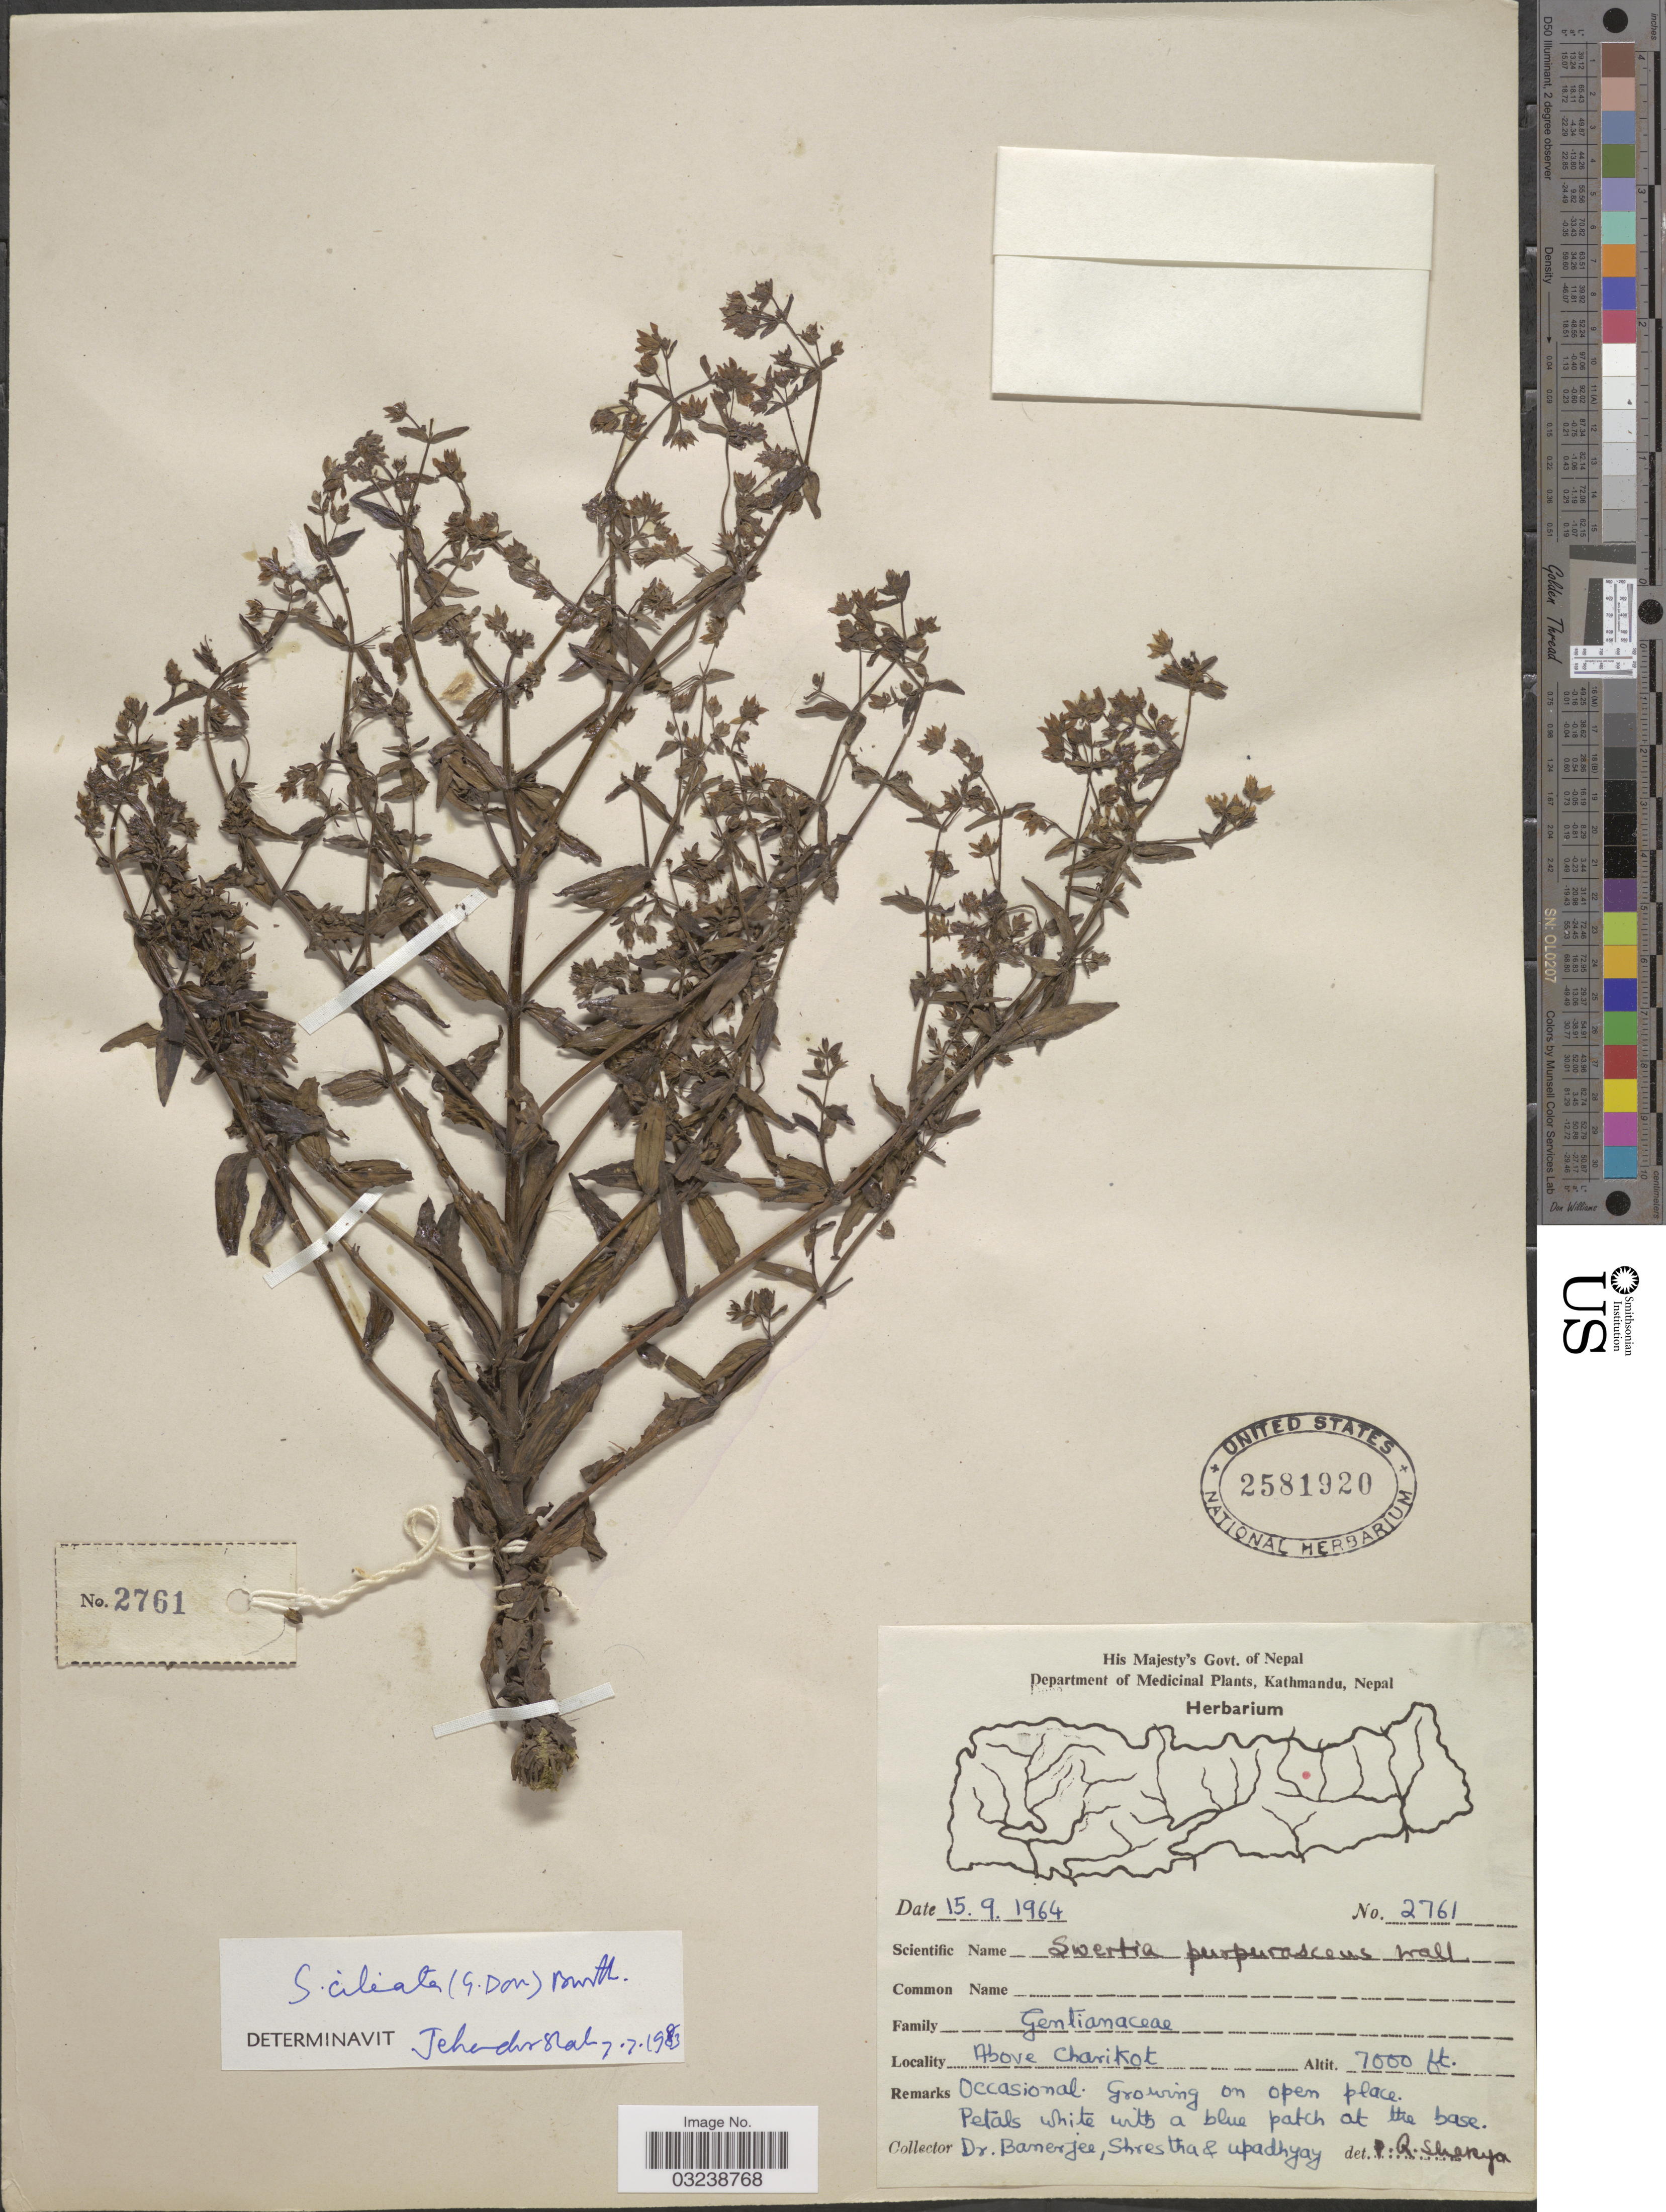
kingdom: Plantae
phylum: Tracheophyta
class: Magnoliopsida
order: Gentianales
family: Gentianaceae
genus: Swertia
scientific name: Swertia ciliata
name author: (D. Don ex G. Don) B.L. Burtt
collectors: -. Banerjee, -. Shrestha & Upadhyay, --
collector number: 2761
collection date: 1964-09-15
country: Nepal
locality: Above Charikot.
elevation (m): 2134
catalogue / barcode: US 2581920